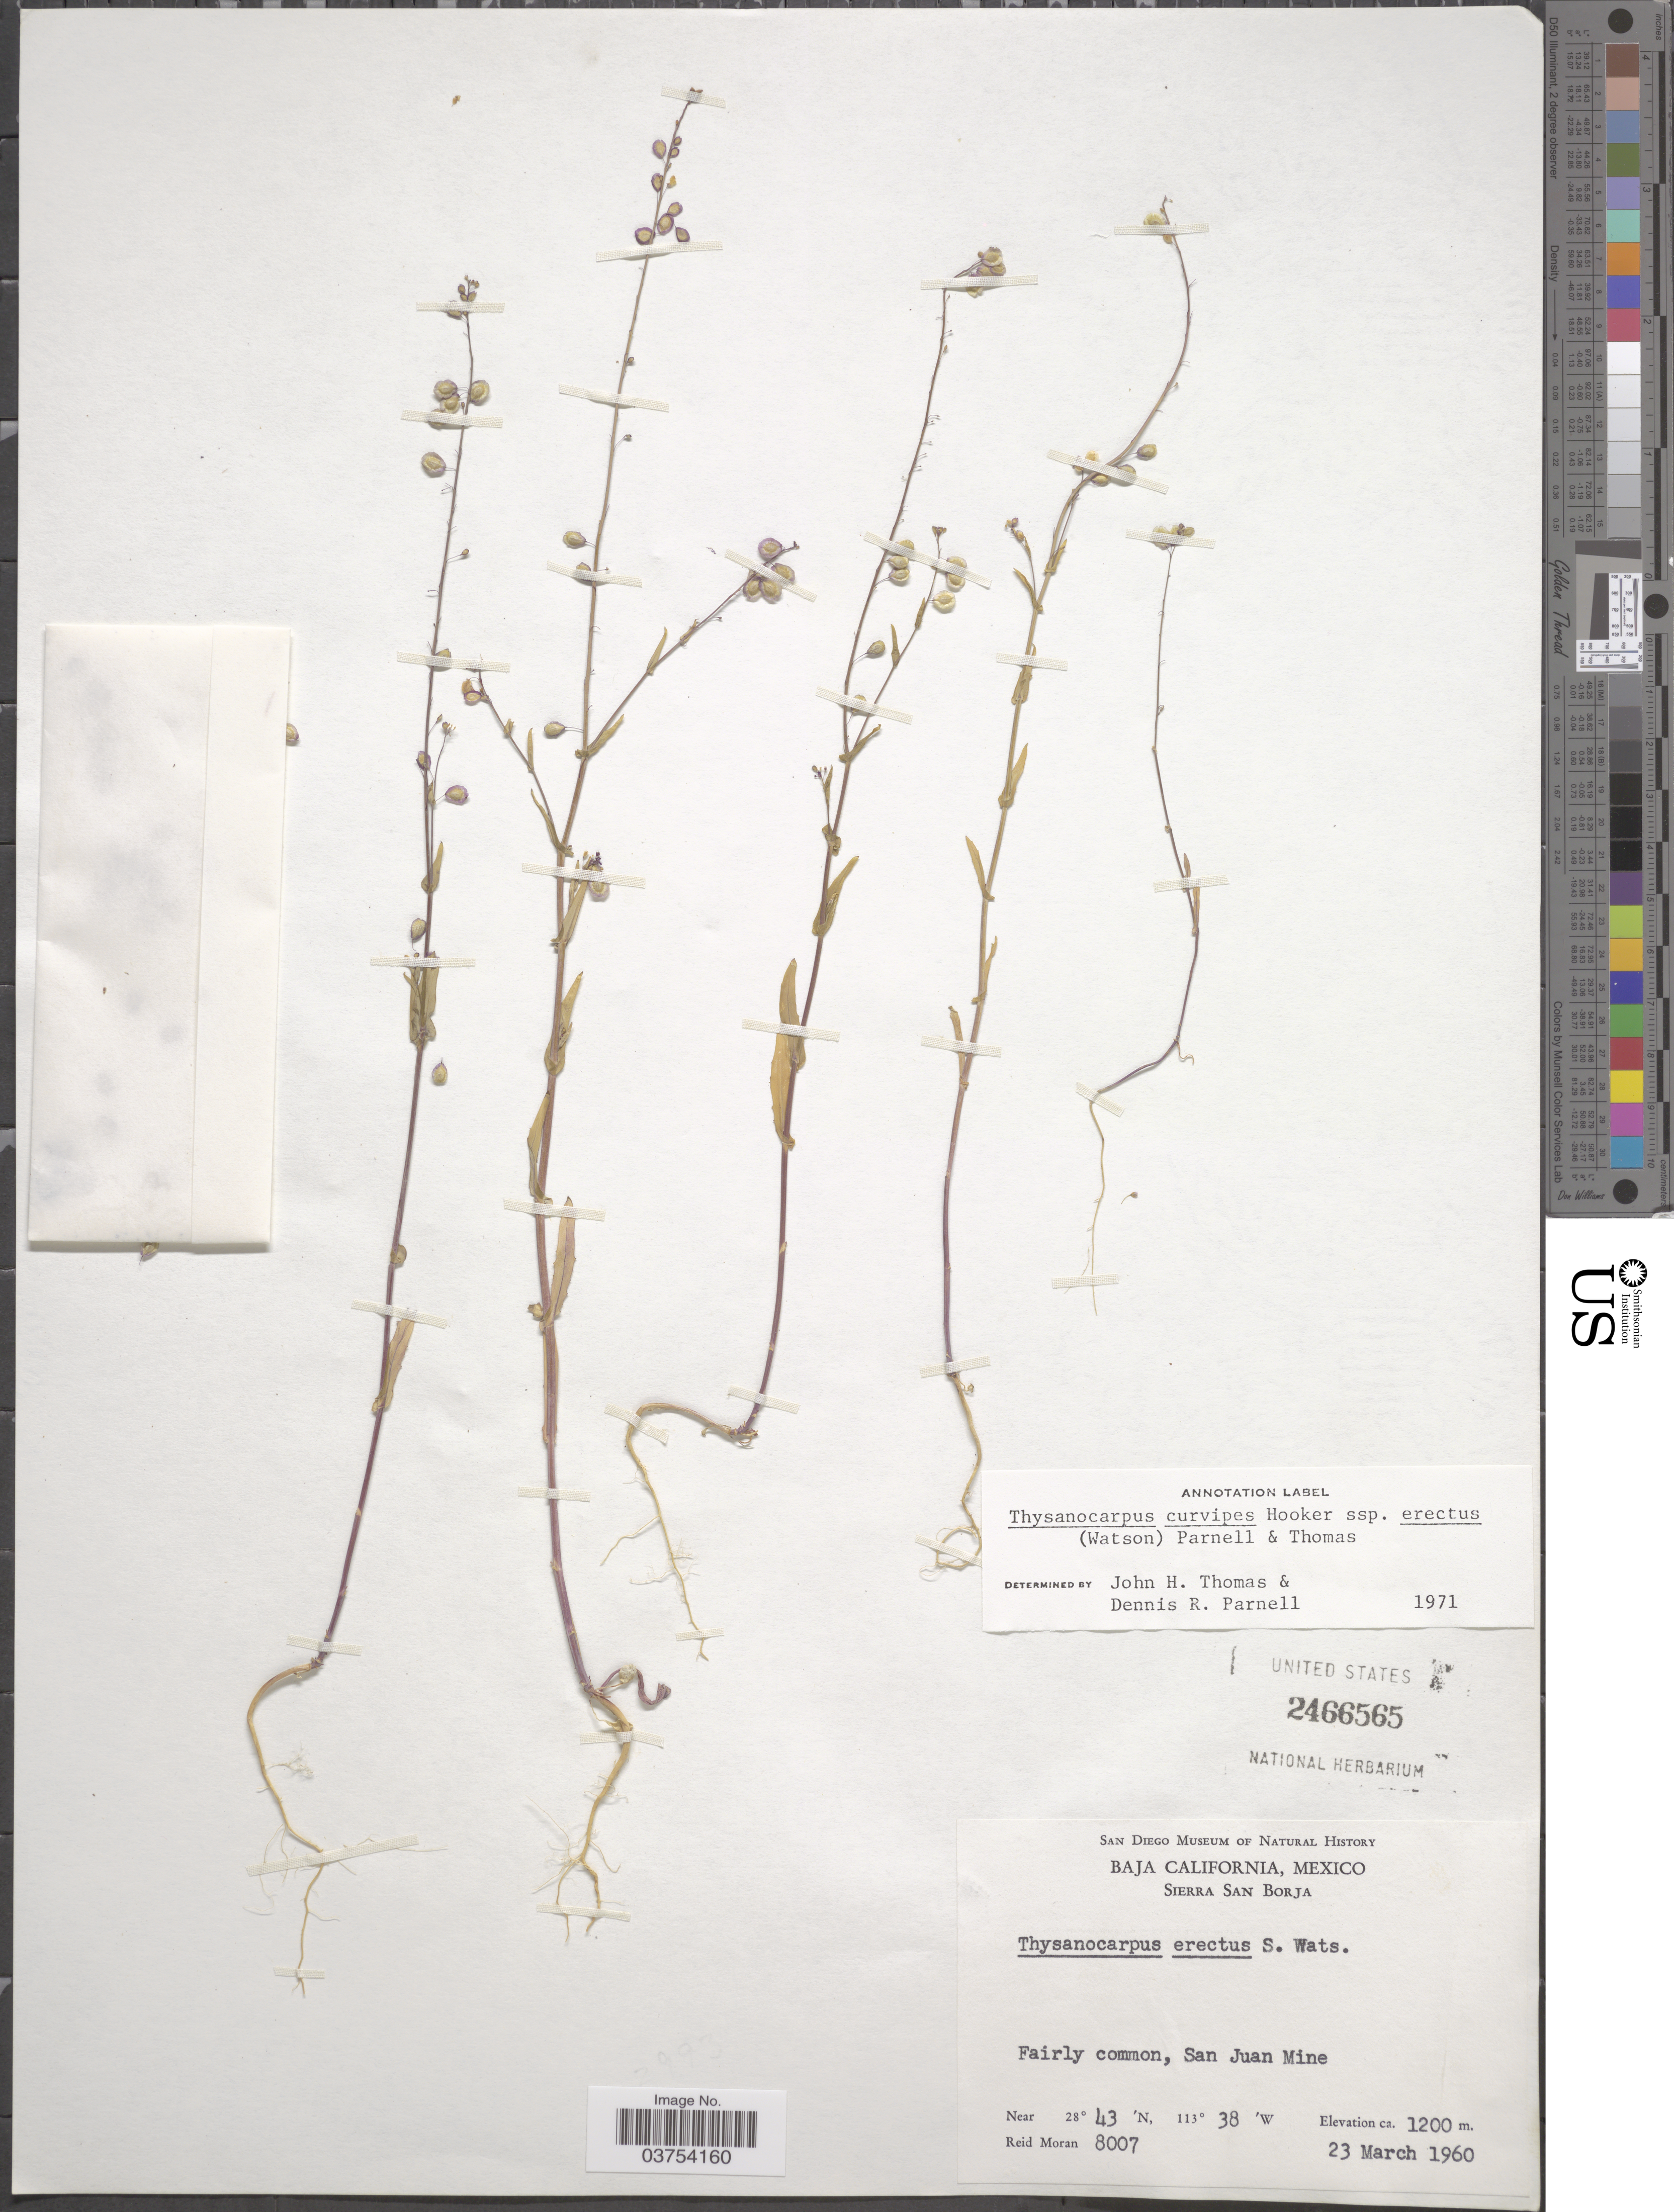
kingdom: Plantae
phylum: Tracheophyta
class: Magnoliopsida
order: Brassicales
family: Brassicaceae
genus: Thysanocarpus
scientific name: Thysanocarpus curvipes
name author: Hook.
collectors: R. V. Moran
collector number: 8007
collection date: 1960-03-23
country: Mexico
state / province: Baja California Norte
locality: Sierra San Borja. San Juan Mine.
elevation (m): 1200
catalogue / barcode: US 2466565